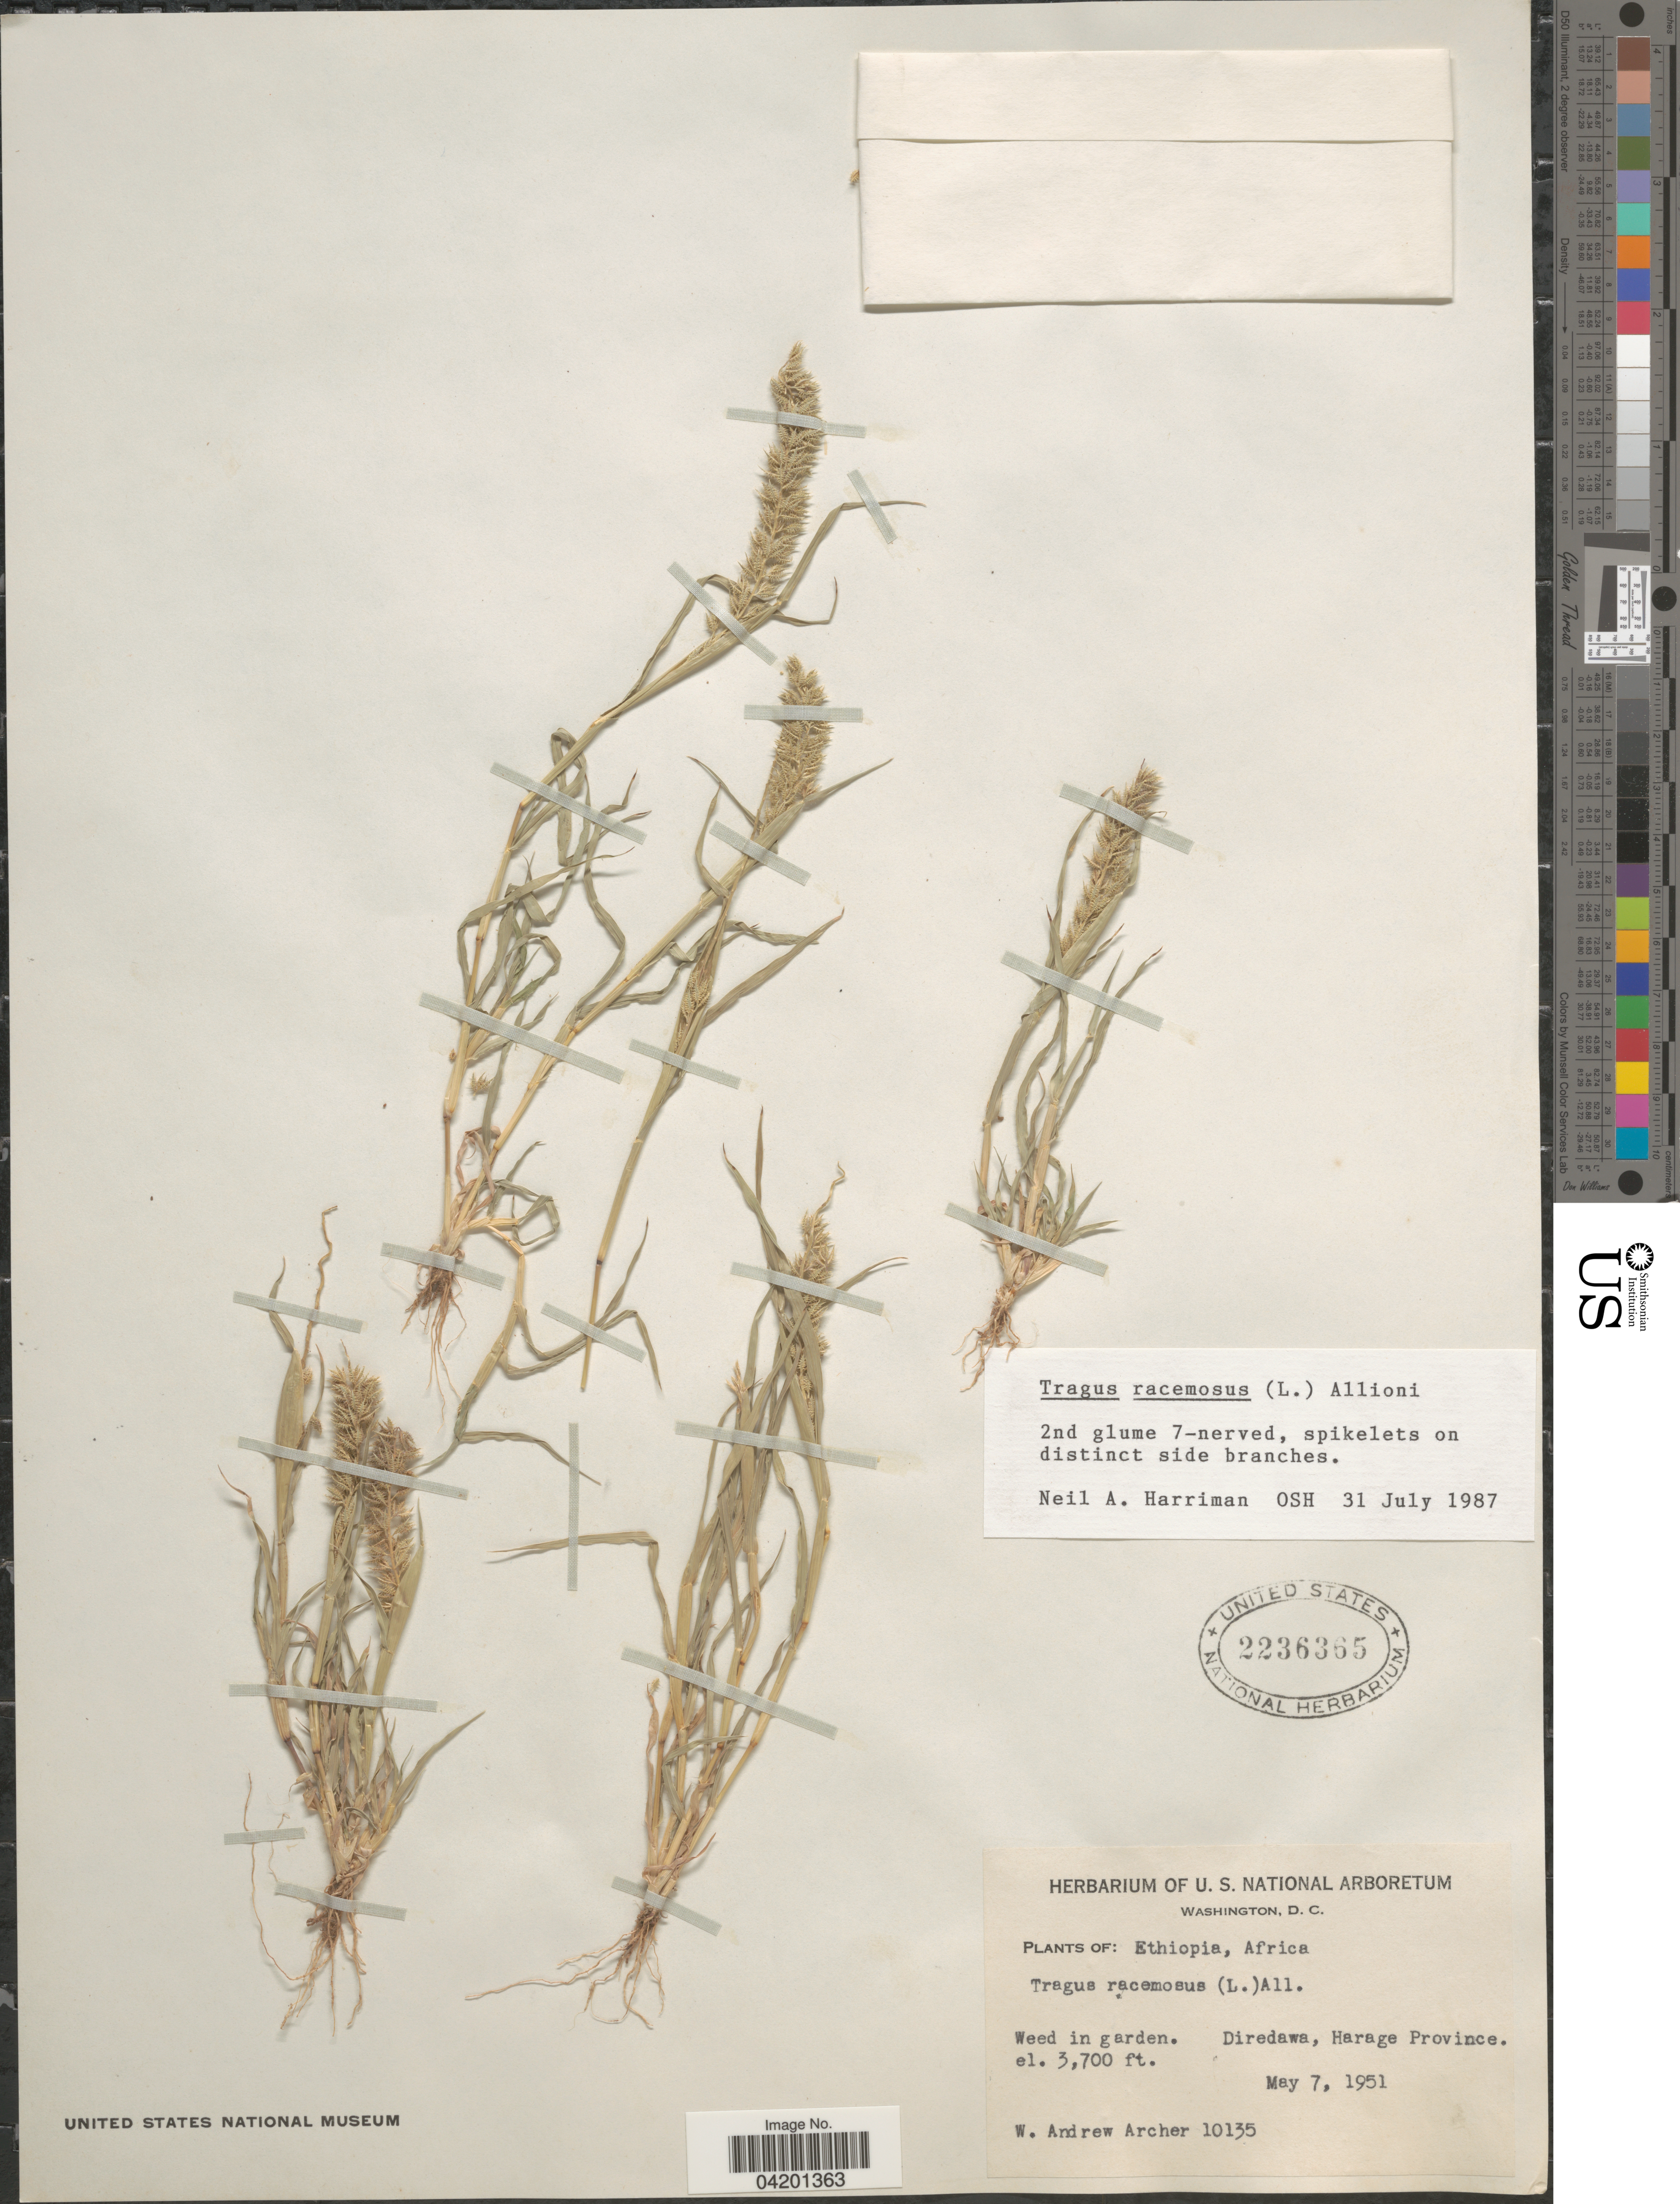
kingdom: Plantae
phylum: Tracheophyta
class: Liliopsida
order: Poales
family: Poaceae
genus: Tragus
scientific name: Tragus racemosus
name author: (L.) All.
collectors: W. A. Archer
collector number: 10135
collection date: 1951-05-07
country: Ethiopia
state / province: Dire Dawa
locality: Diredawa, Harage Province.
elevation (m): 1128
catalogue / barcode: US 2236365